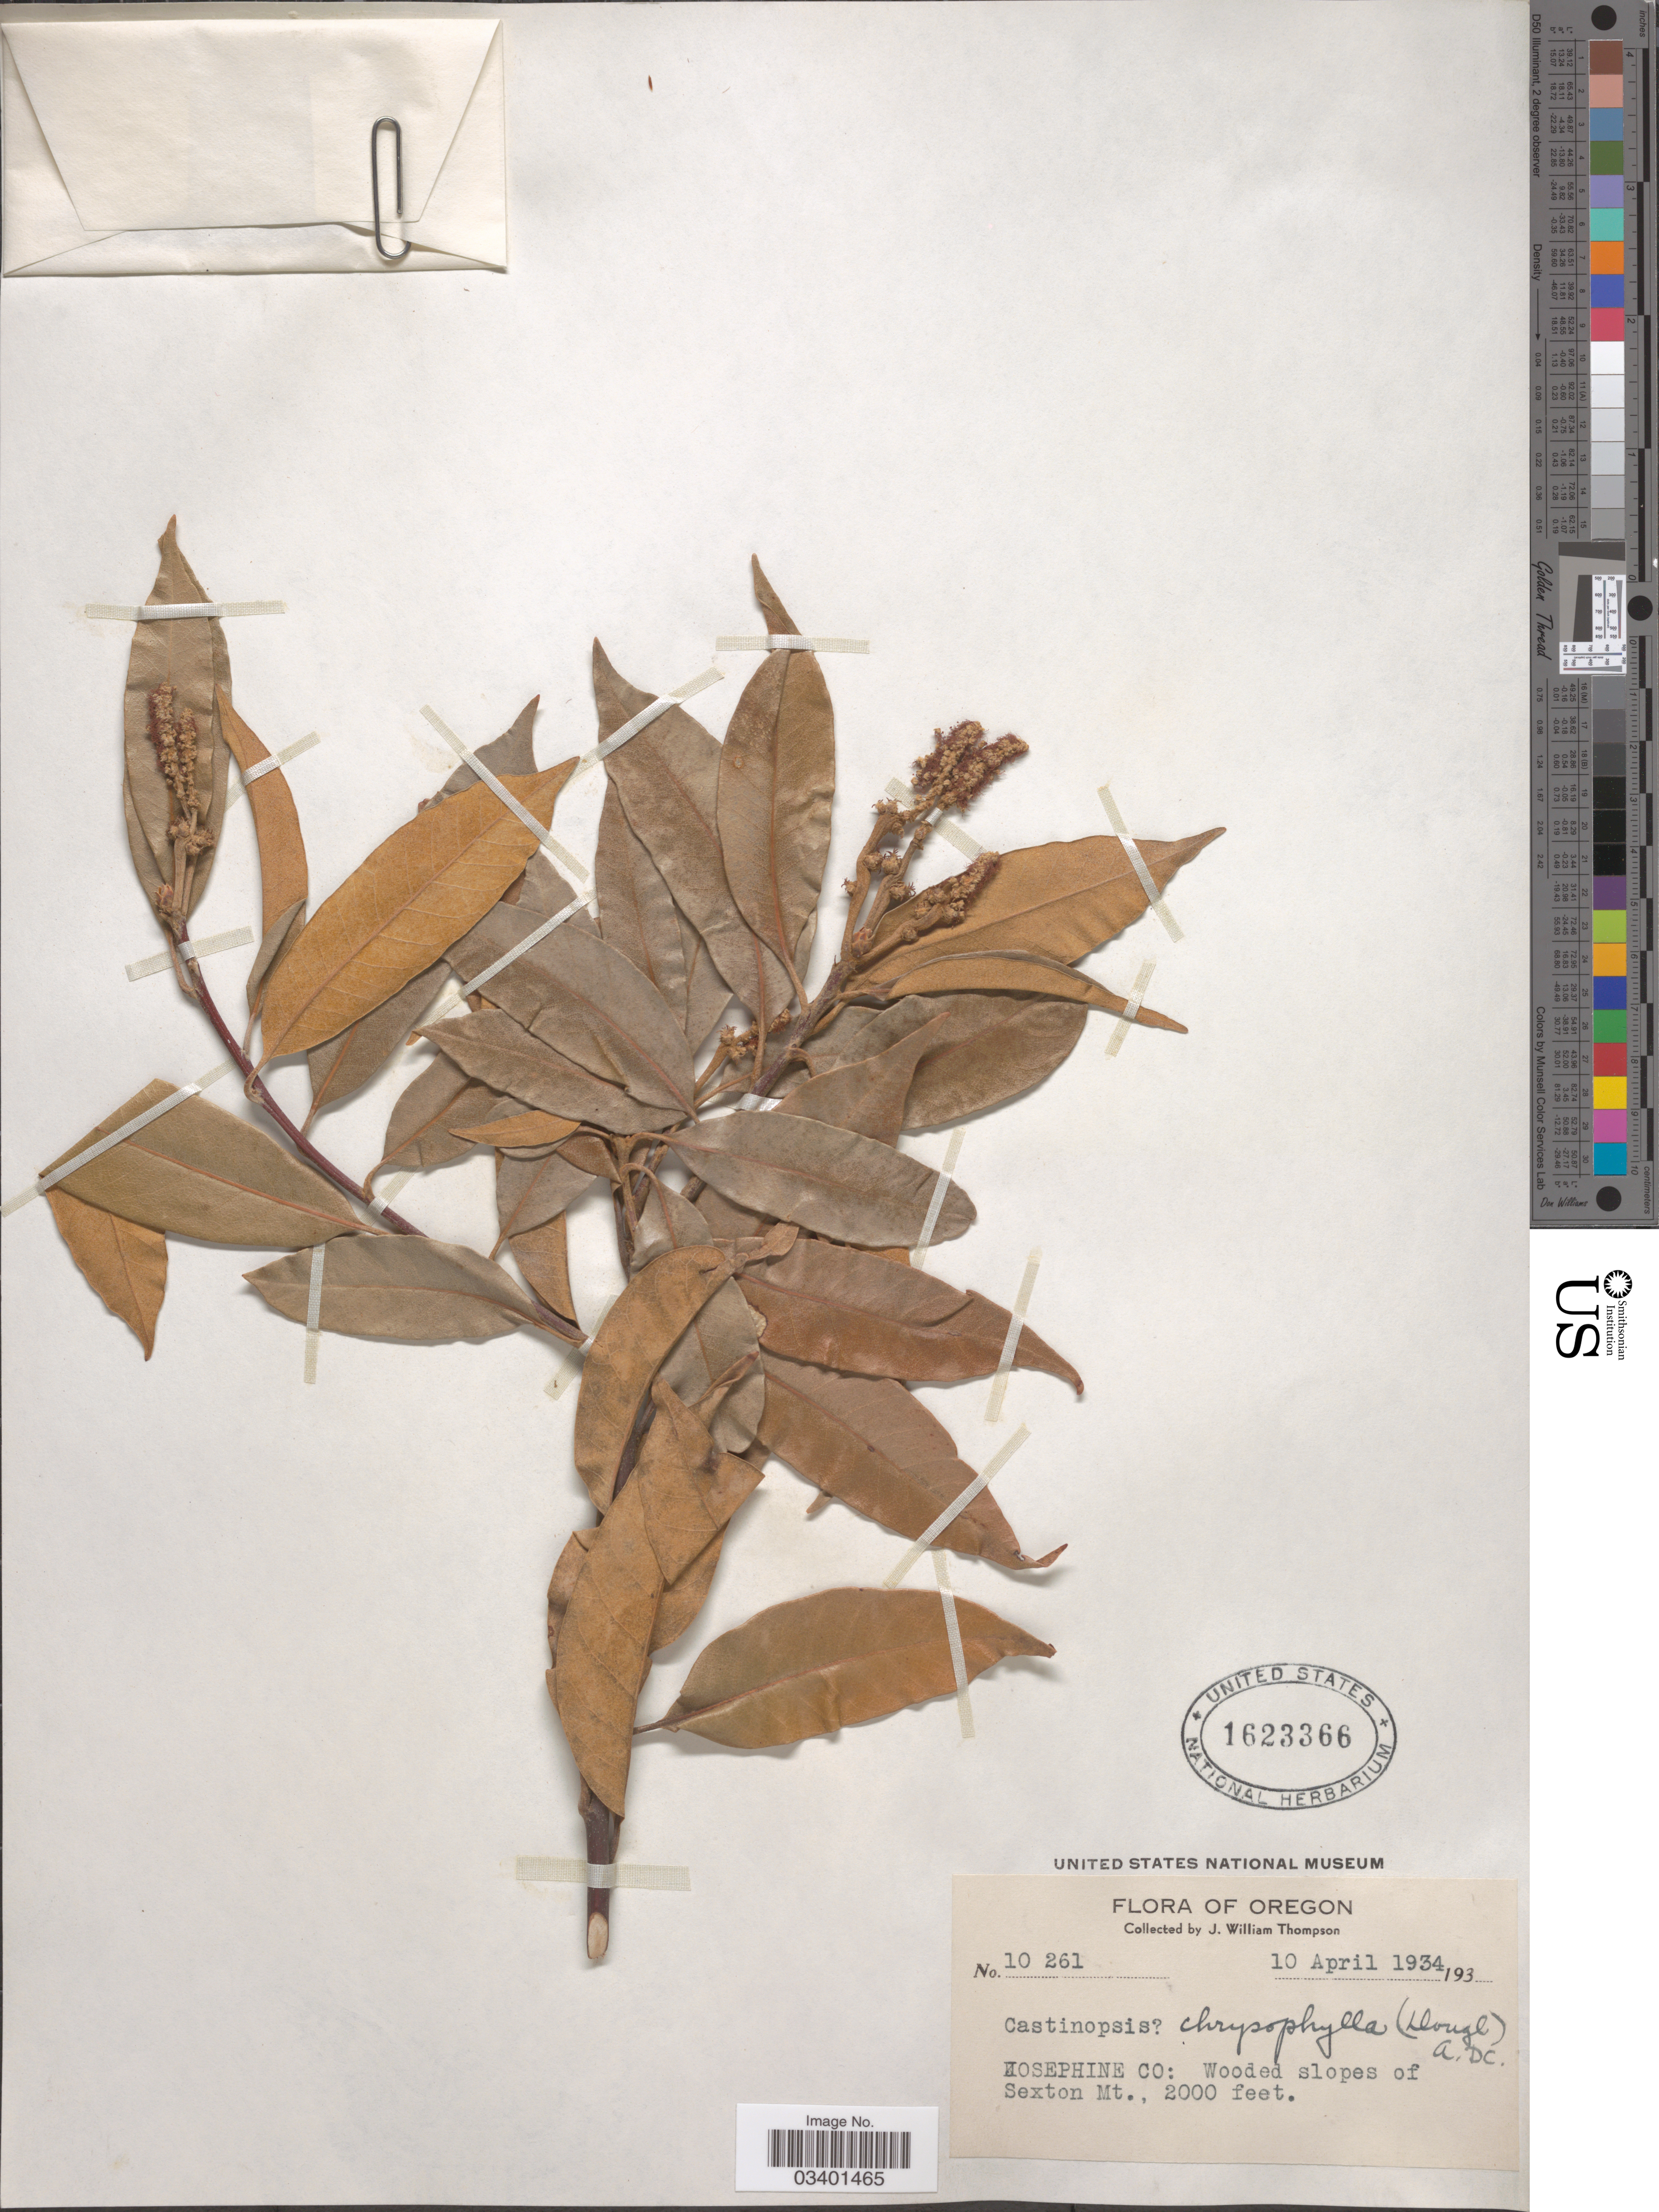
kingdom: Plantae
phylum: Tracheophyta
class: Magnoliopsida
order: Fagales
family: Fagaceae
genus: Chrysolepis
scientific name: Chrysolepis chrysophylla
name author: (Douglas ex Hook.) Hjelmq.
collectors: J. W. Thompson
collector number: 10261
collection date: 1934-04-10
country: United States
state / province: Oregon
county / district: Josephine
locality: Josephine Co: Wooded slopes of Sexton Mt.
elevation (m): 610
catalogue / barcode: US 1623366